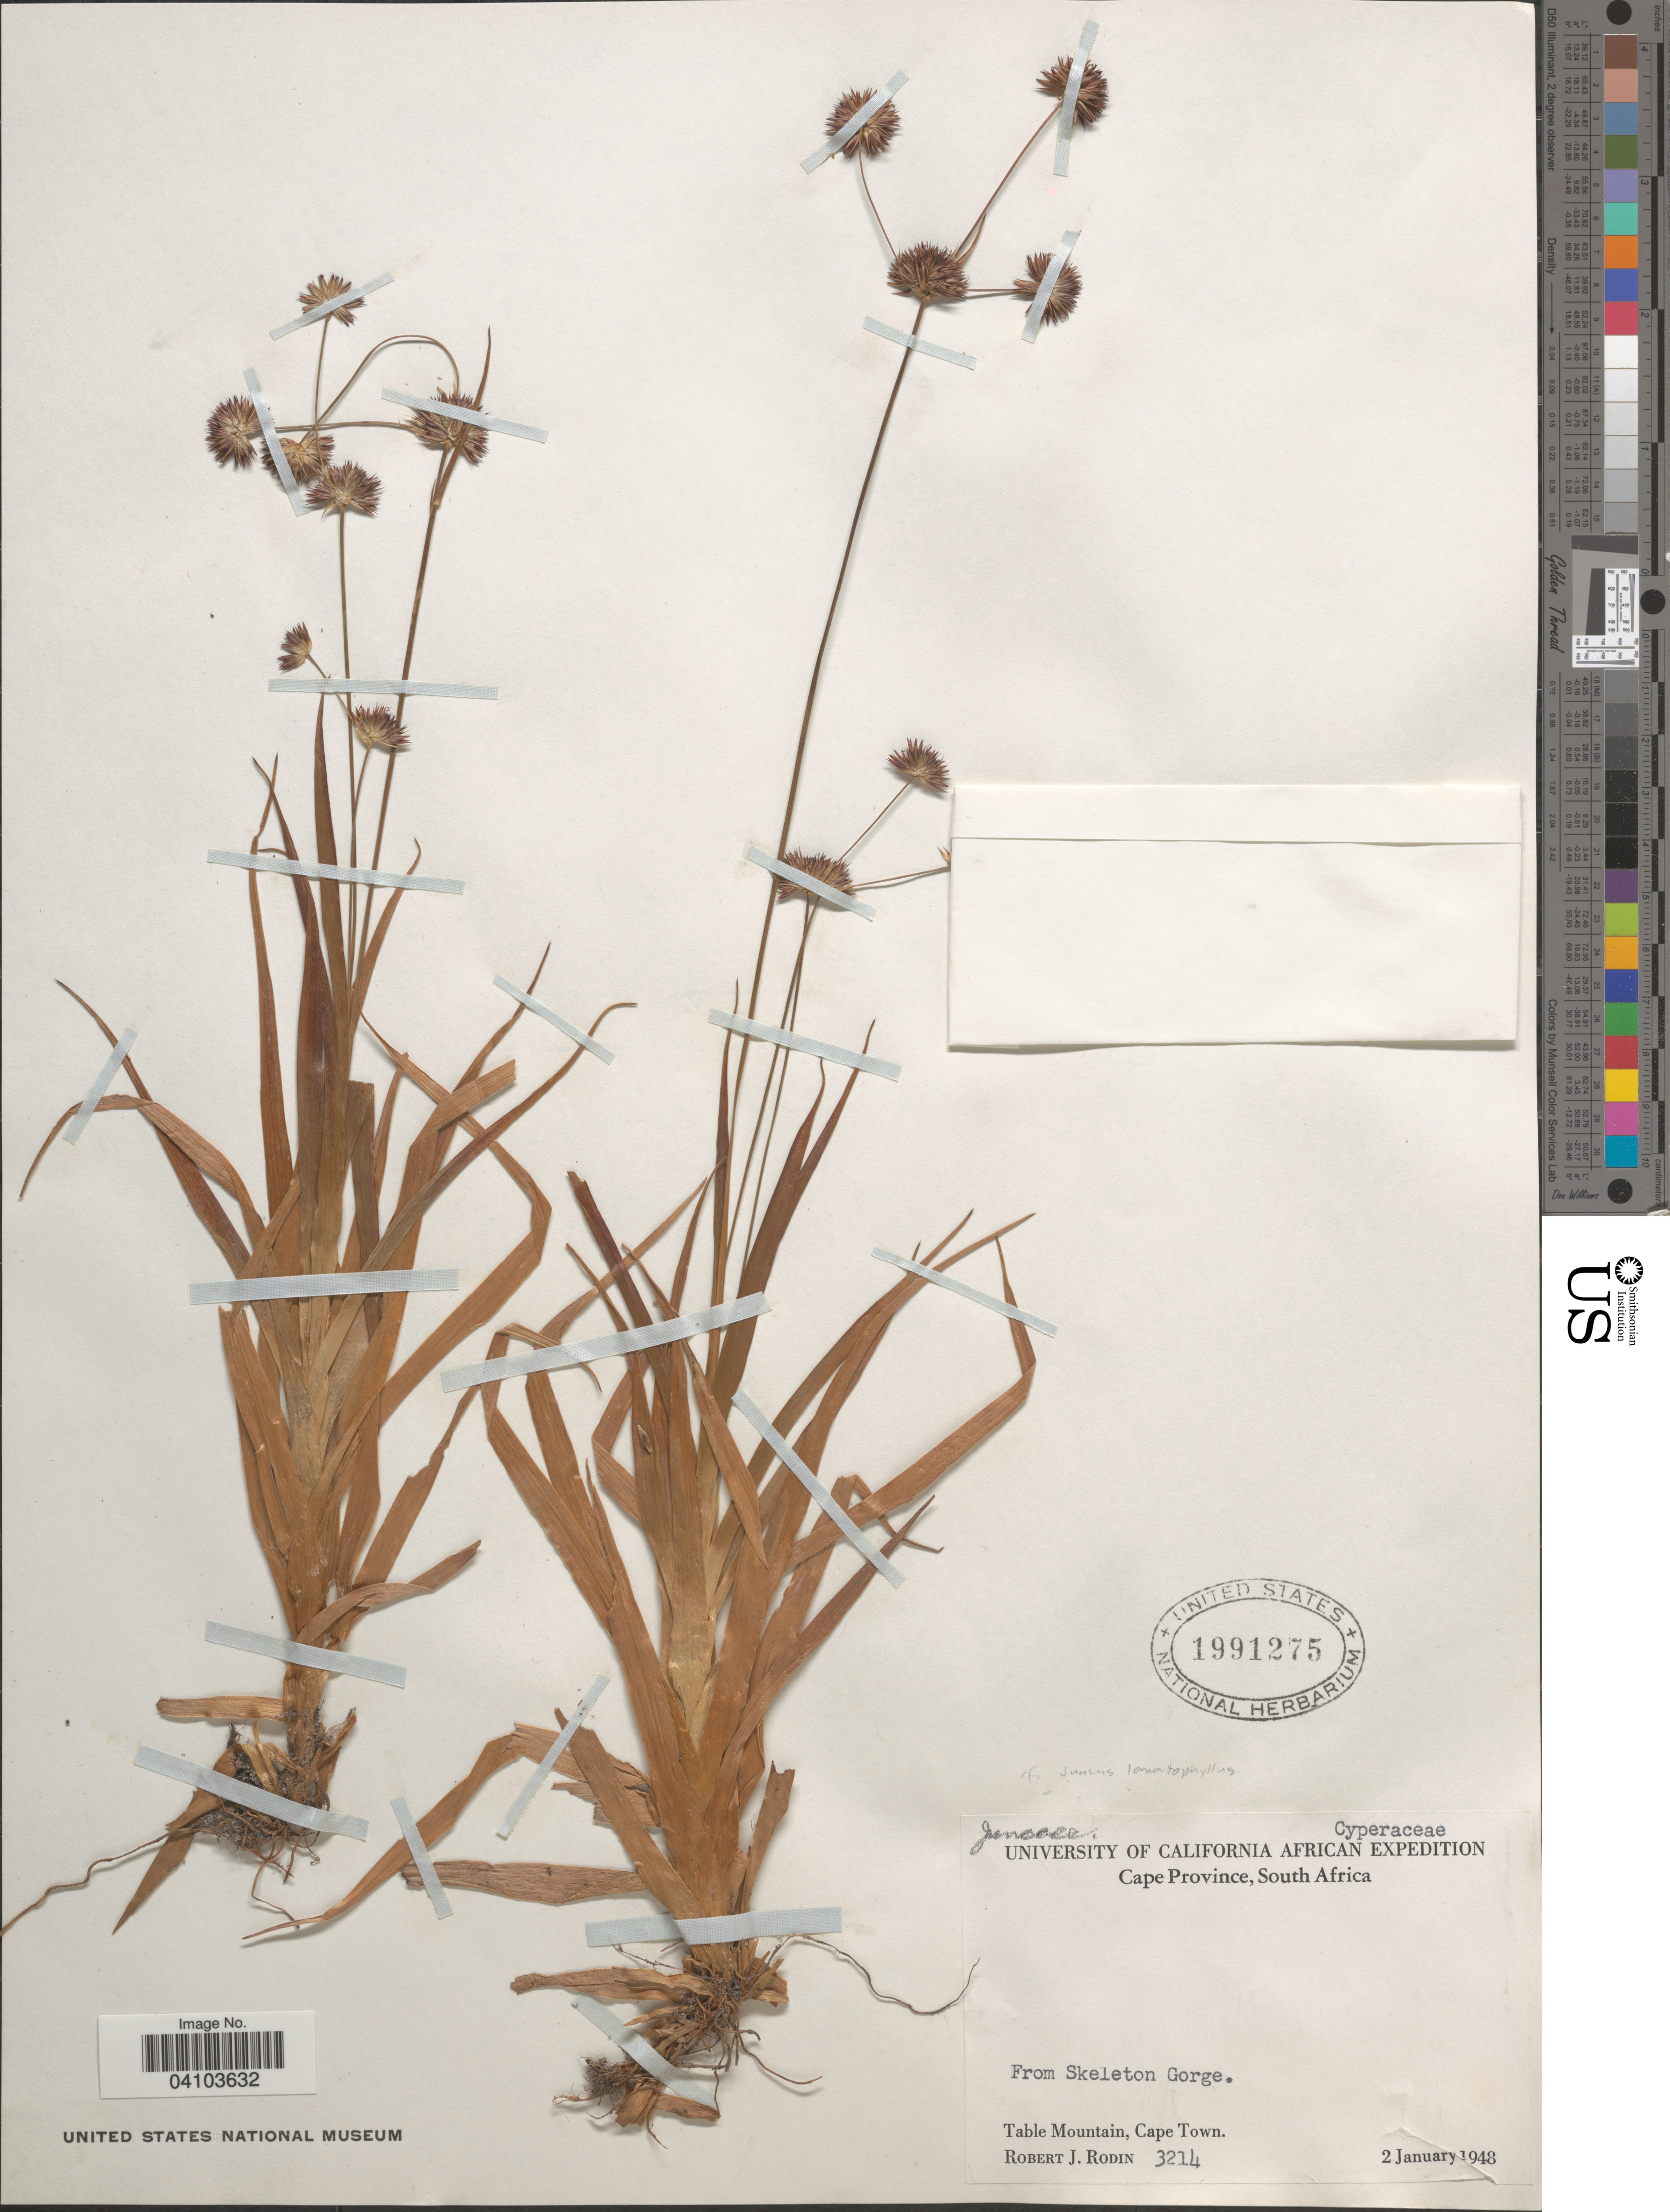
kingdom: Plantae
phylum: Tracheophyta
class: Liliopsida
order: Poales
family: Juncaceae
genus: Juncus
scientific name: Juncus lomatophyllus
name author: Spreng.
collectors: R. J. Rodin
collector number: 3214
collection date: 1948-01-02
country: South Africa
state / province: Western Cape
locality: University of California African Expedition. From Skeleton Gorge. Table Mountain, Cape Town.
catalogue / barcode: US 1991275